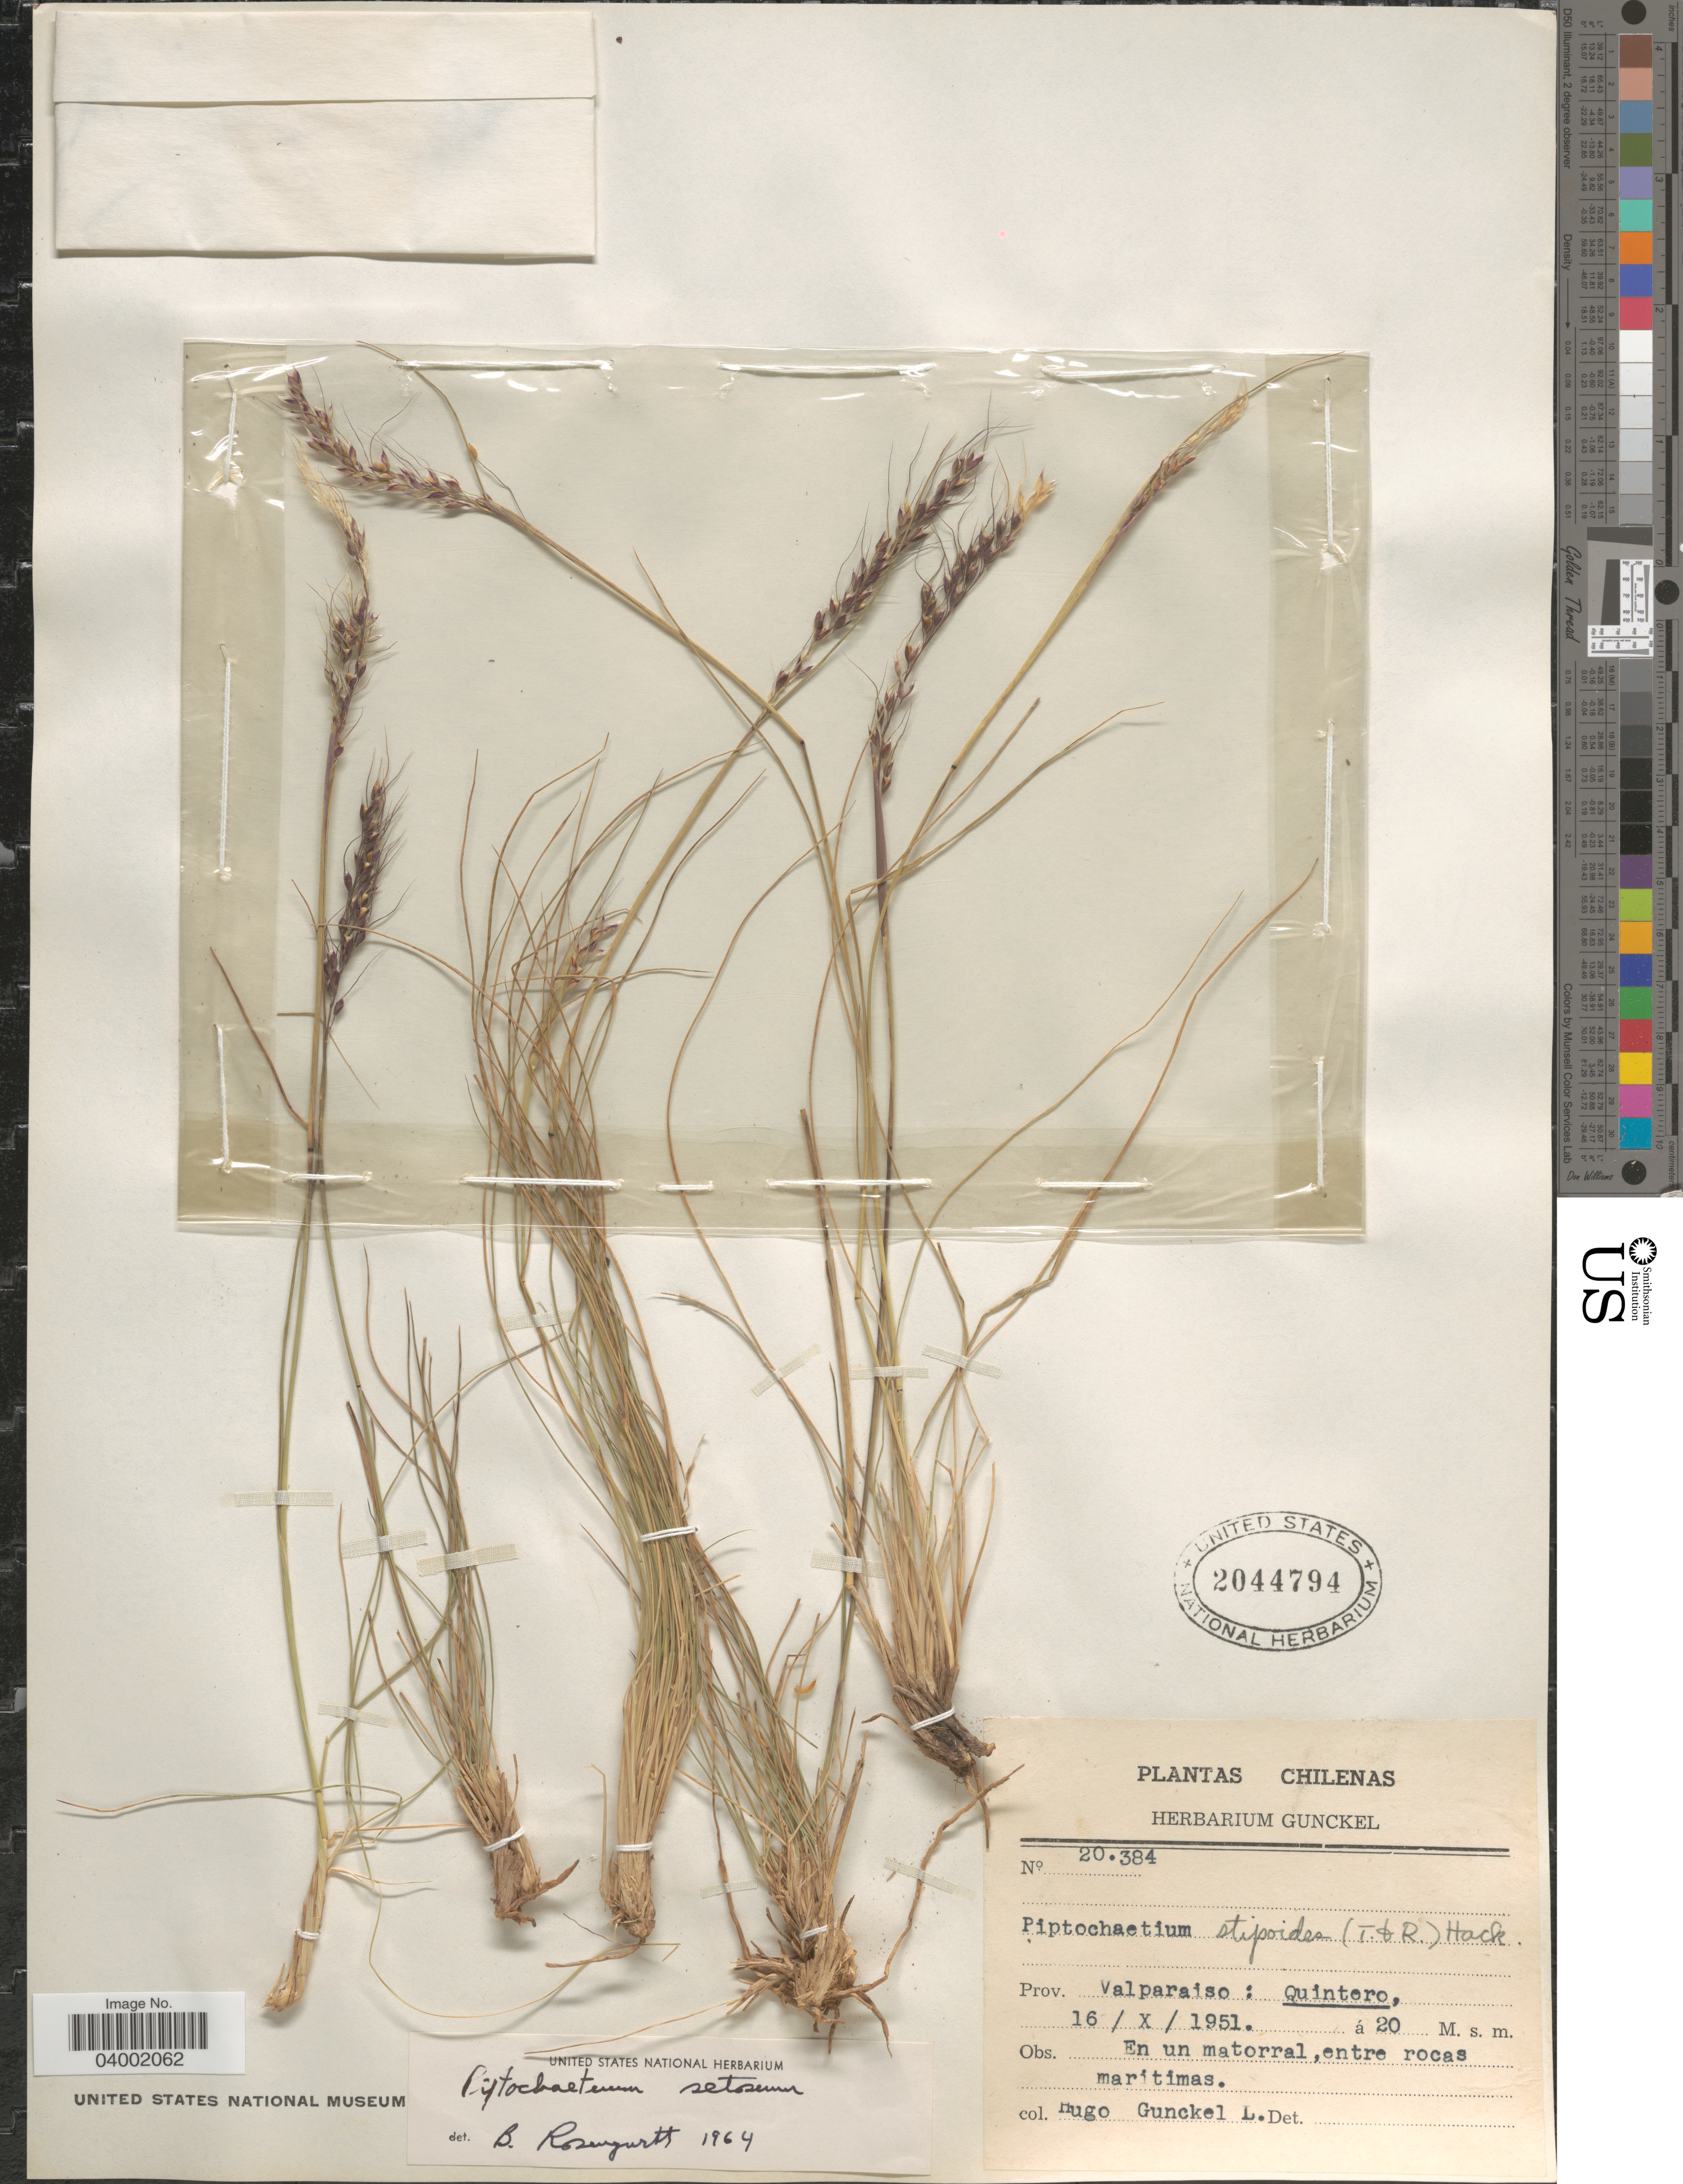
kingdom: Plantae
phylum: Tracheophyta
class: Liliopsida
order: Poales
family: Poaceae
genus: Piptochaetium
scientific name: Piptochaetium setosum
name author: (Trin.) Arechav.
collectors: H. Gunckel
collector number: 20384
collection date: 1951-10-16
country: Chile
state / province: Valparaíso (V)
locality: Quintero, en un matorral, entre rocas maritimas.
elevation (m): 20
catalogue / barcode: US 2044794